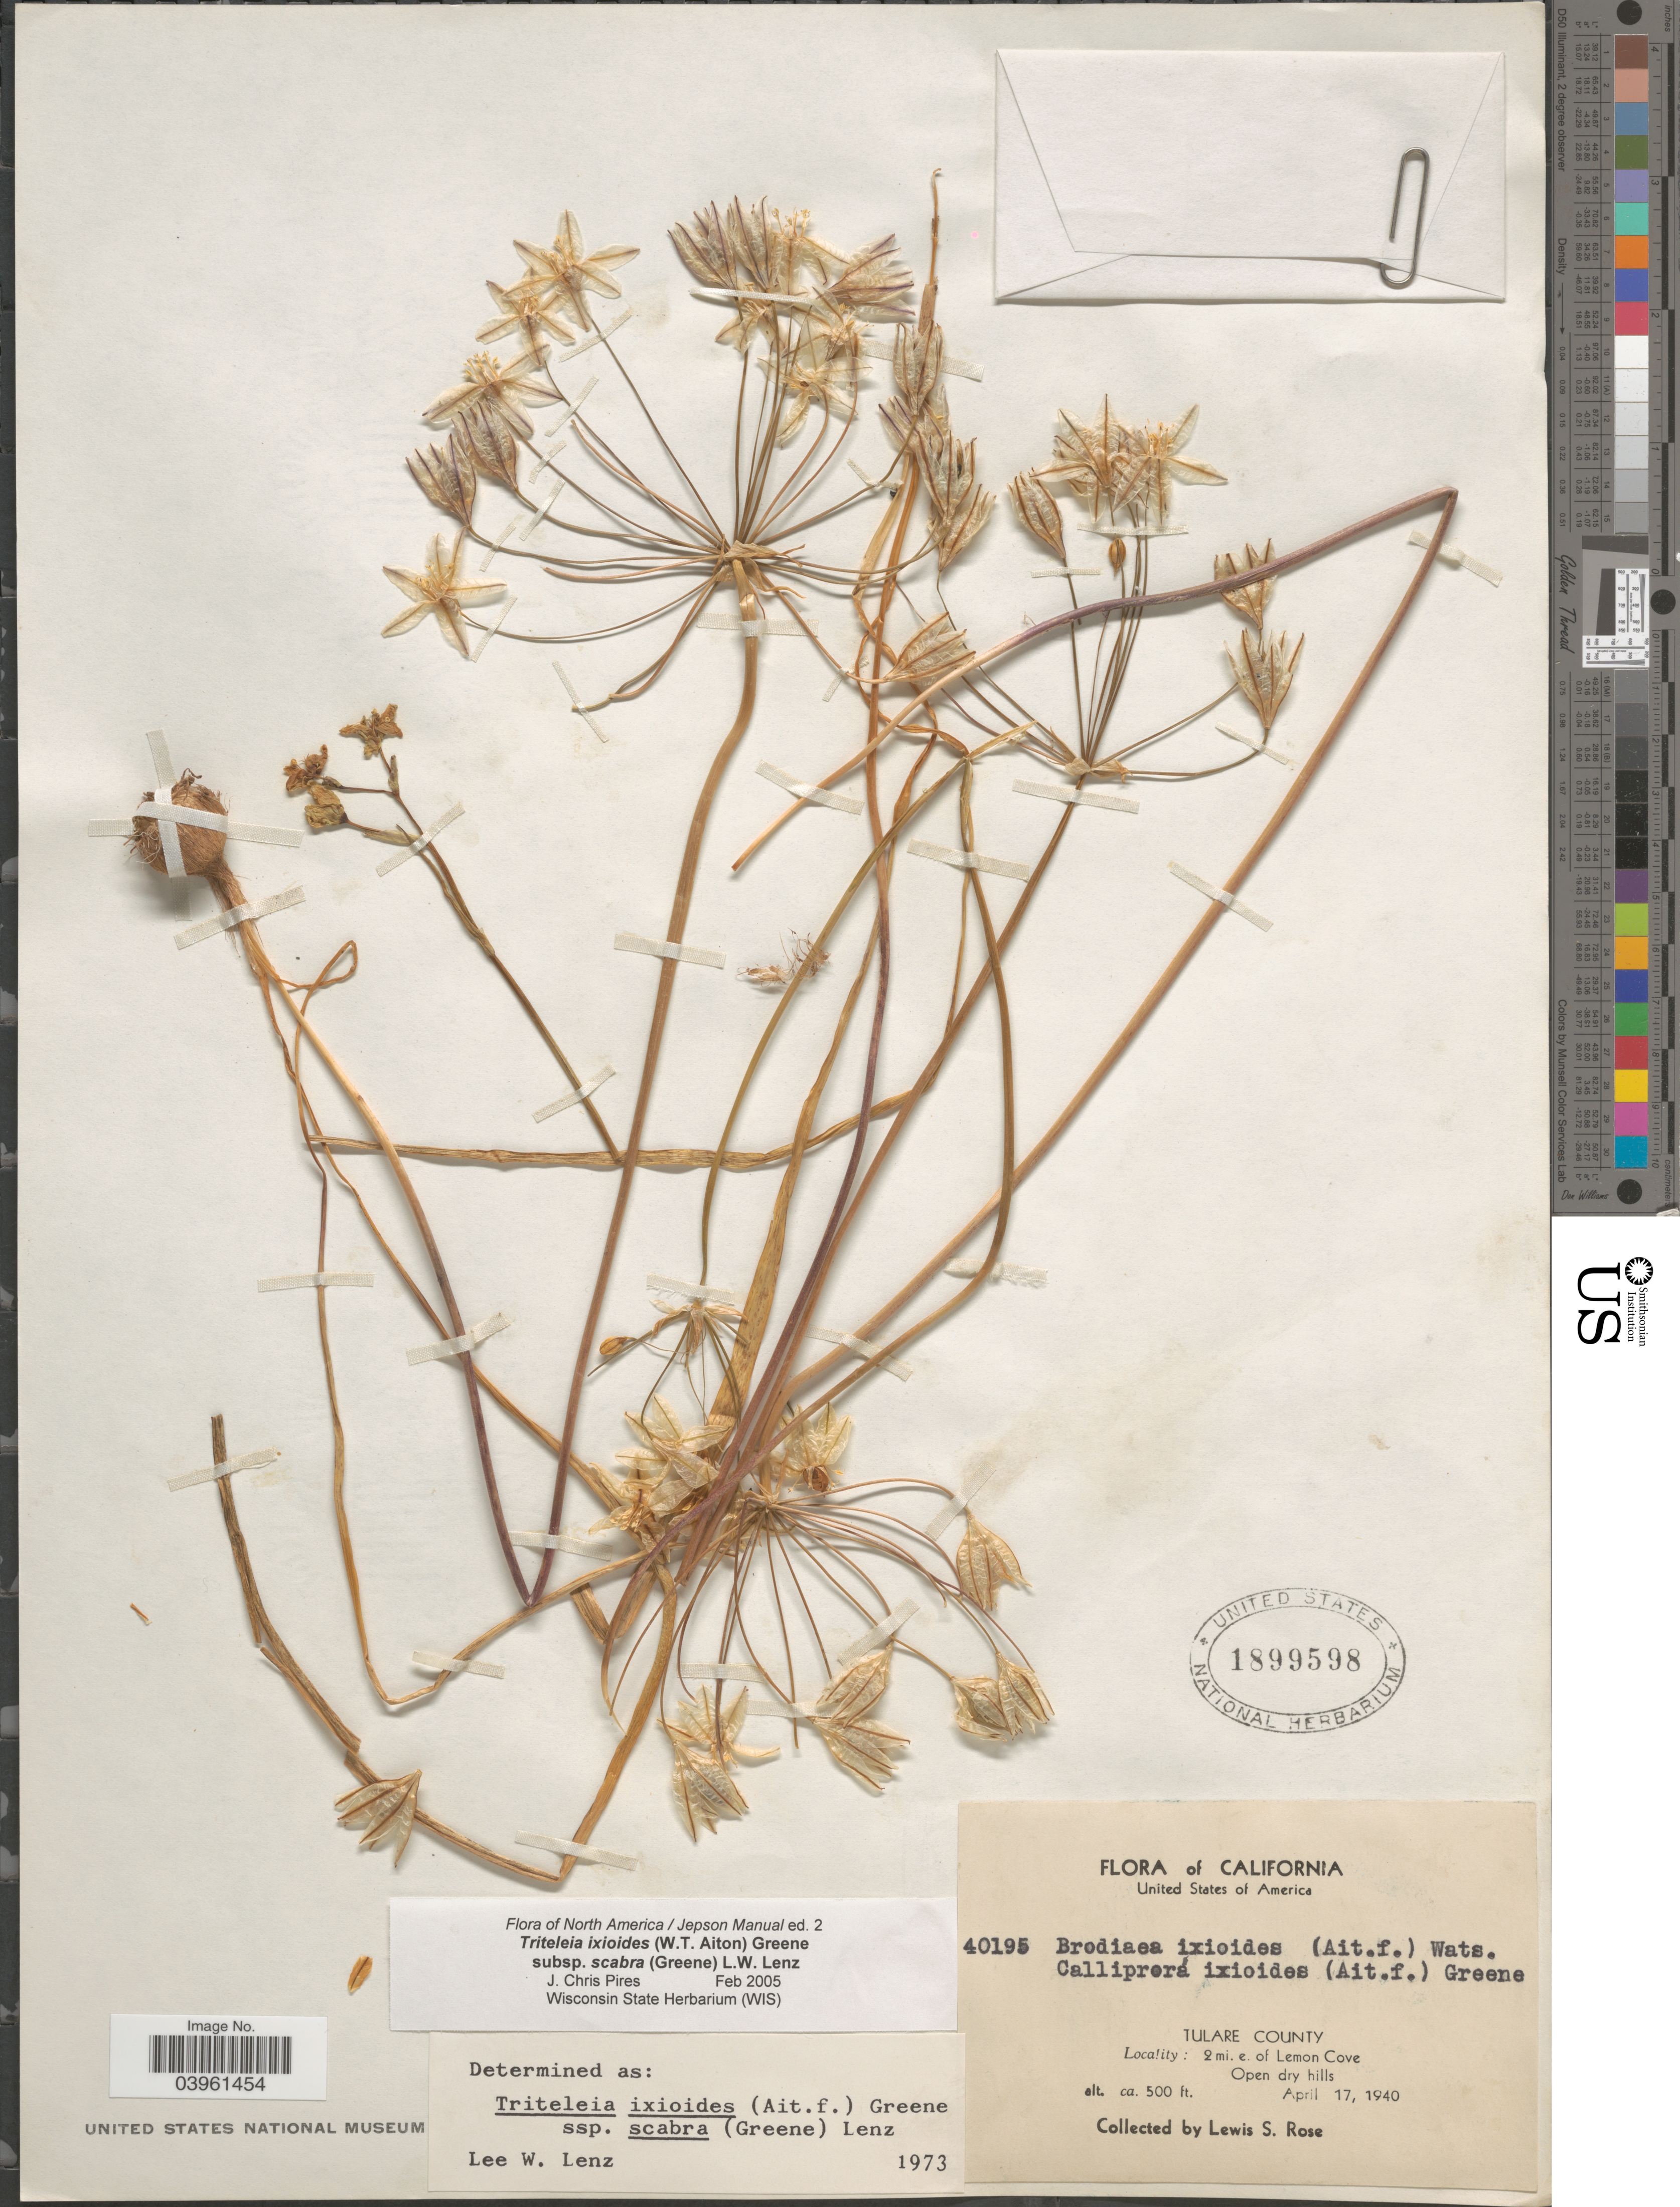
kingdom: Plantae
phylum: Tracheophyta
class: Liliopsida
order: Asparagales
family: Asparagaceae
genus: Triteleia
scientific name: Triteleia ixioides subsp. scabra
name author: (R. Br.) Greene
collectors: L. S. Rose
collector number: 40195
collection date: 1940-04-17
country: United States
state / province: California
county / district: Tulare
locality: Tulare County. 2 mi. e. of Lemon Cove.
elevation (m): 152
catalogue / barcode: US 1899598